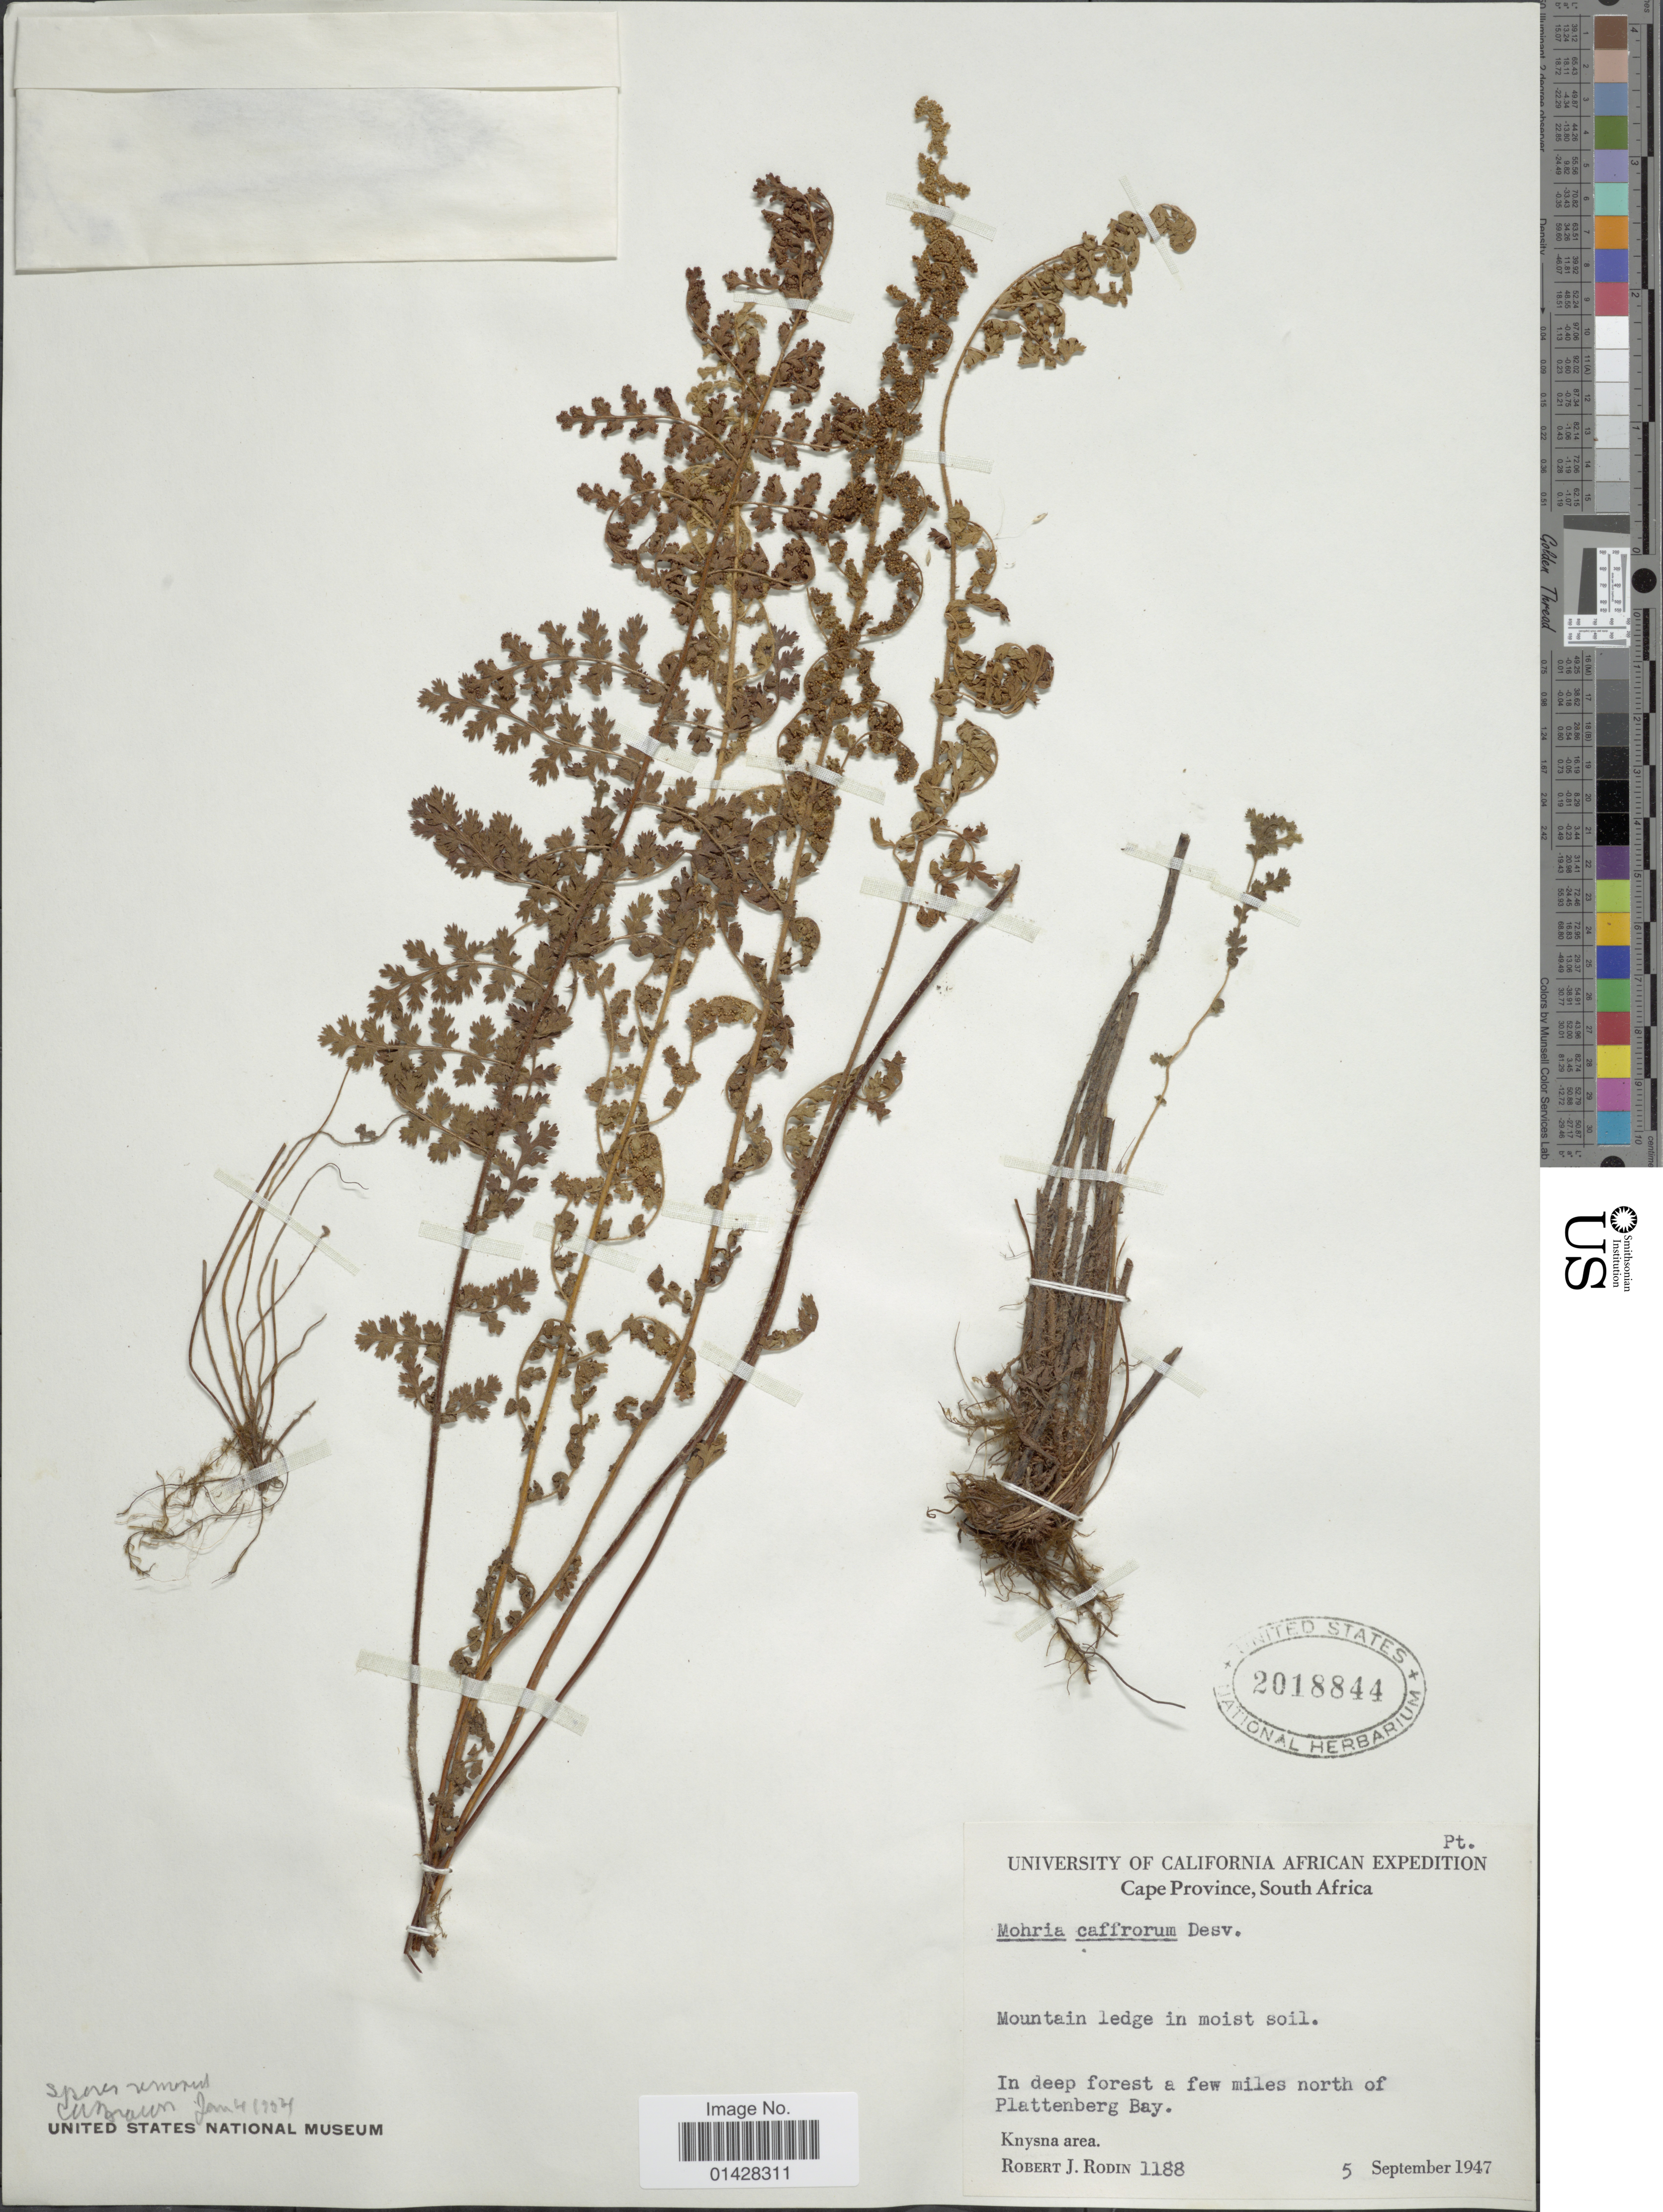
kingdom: Plantae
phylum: Tracheophyta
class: Polypodiopsida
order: Schizaeales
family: Anemiaceae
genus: Anemia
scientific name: Anemia cafforum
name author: (L.) Christenh.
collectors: R. J. Rodin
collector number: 1188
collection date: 1947-09-05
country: South Africa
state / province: Western Cape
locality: Mountain ledge in moist soil, In deep forest a few miles north of Plattenberg Bay, Knysna area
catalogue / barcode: US 2018844